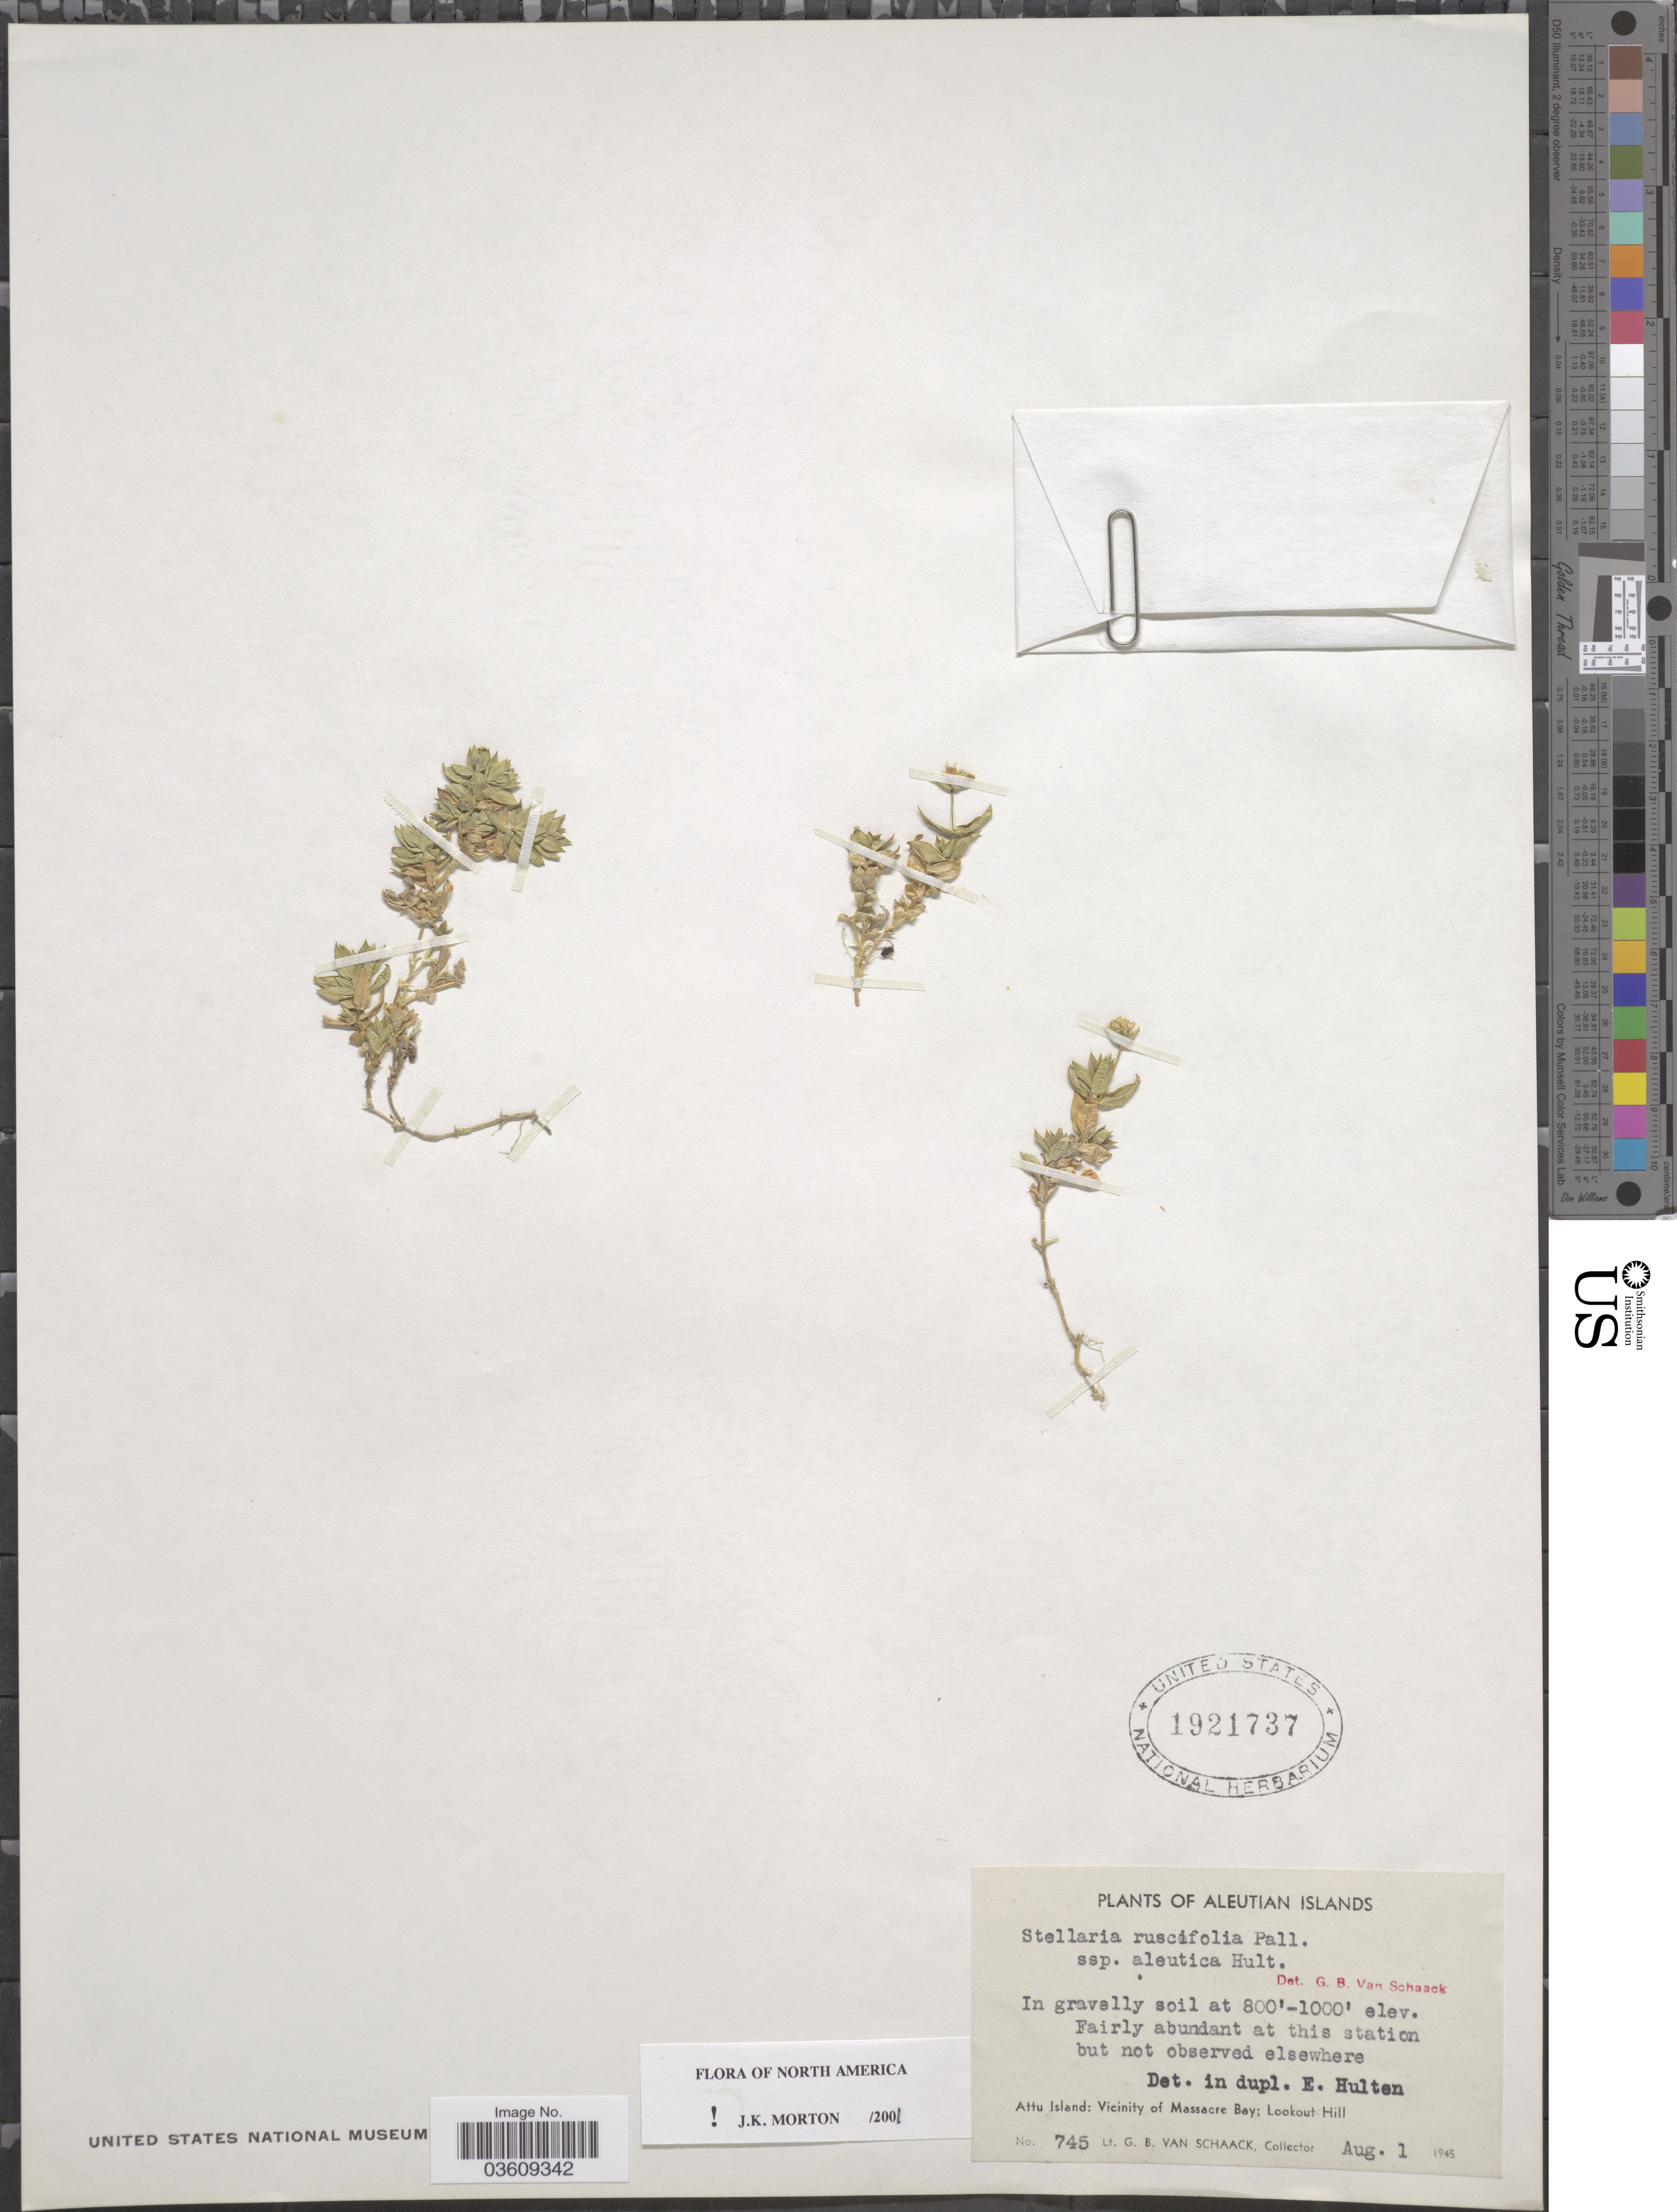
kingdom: Plantae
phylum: Tracheophyta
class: Magnoliopsida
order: Caryophyllales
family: Caryophyllaceae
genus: Stellaria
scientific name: Stellaria ruscifolia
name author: Pall. ex Schltdl.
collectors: G. Van Schaack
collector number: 745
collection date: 1945-08-01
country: United States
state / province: Alaska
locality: Aleutian Islands. Attu Island: Vicinity of Massacre Bay; Lookout Hill.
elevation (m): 244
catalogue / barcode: US 1921737